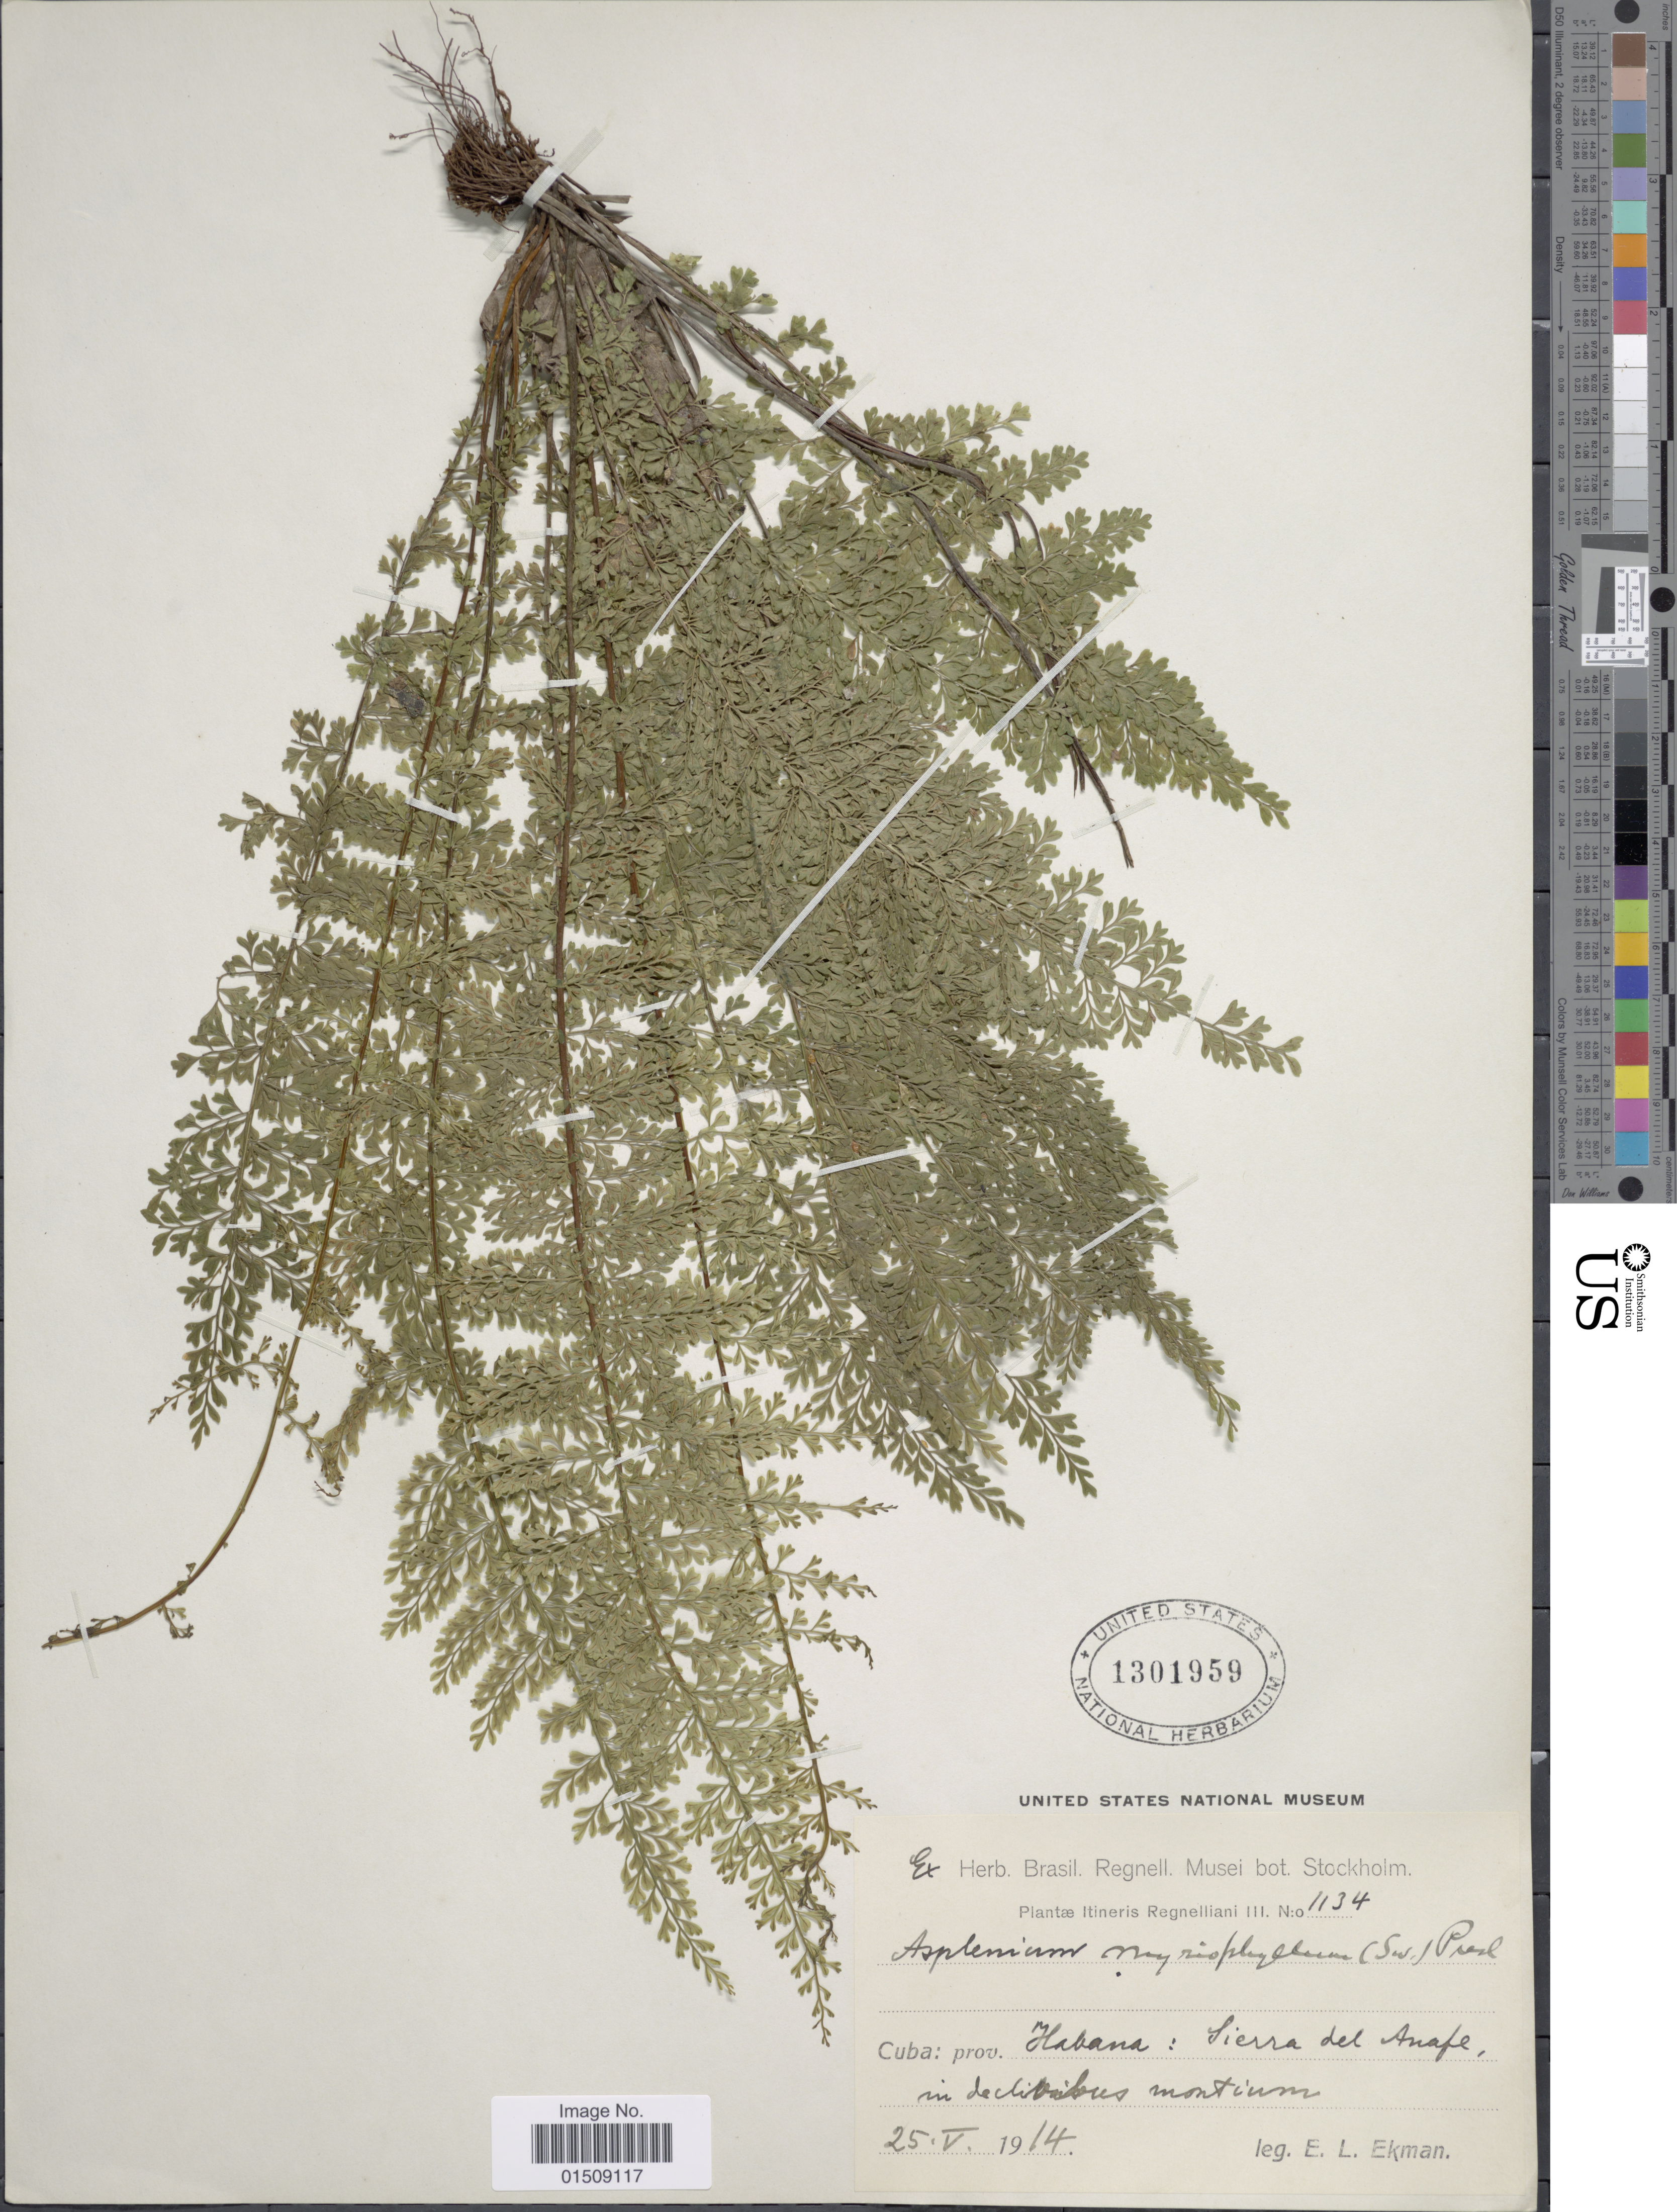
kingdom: Plantae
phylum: Tracheophyta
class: Polypodiopsida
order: Polypodiales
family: Aspleniaceae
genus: Asplenium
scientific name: Asplenium myriophyllum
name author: (Sw.) C. Presl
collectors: E. L. Ekman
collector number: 1134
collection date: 1914-05-25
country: Cuba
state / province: La Habana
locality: Cuba: Prov. Habana: Sierra del Anafe in declibibus montium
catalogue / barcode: US 1301959